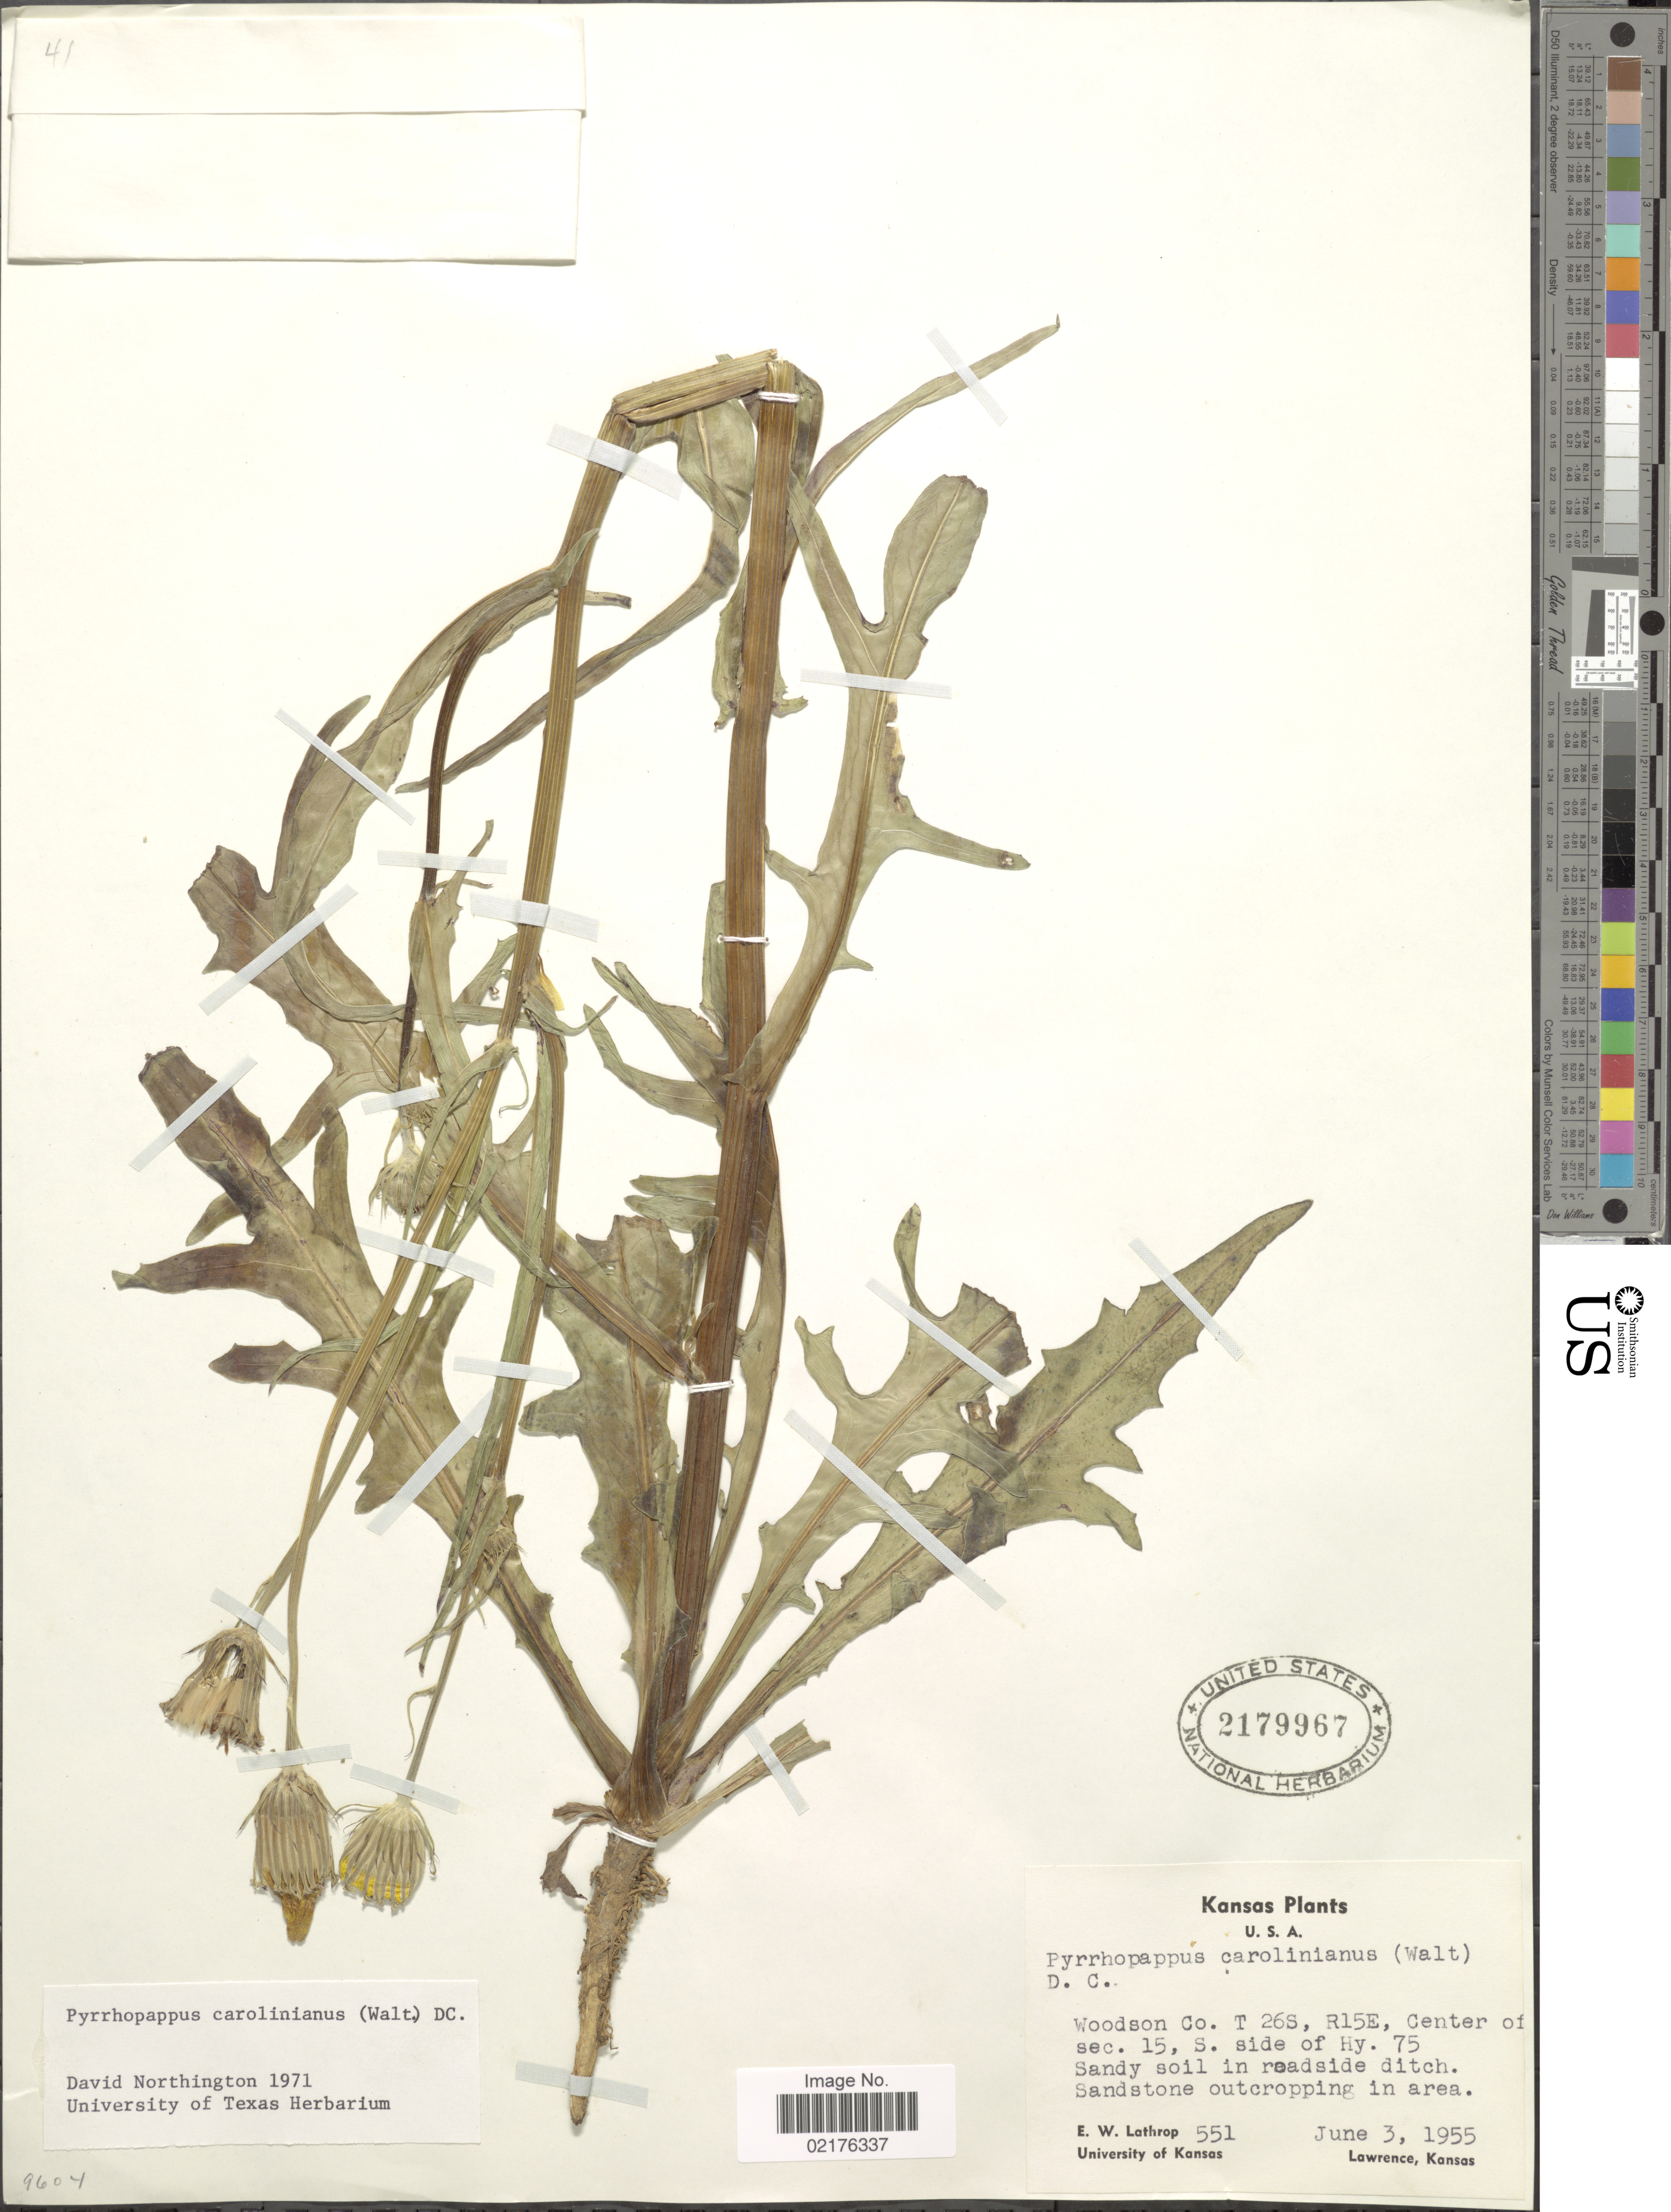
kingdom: Plantae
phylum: Tracheophyta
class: Magnoliopsida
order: Asterales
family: Asteraceae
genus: Pyrrhopappus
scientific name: Pyrrhopappus carolinianus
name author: (Walter) DC.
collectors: E. W. Lathrop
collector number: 551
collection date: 1955-06-03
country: United States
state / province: Kansas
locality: Woodson Co. T 26S, R15E, Center of sec. 15, S. side of Hy. 75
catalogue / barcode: US 2179967